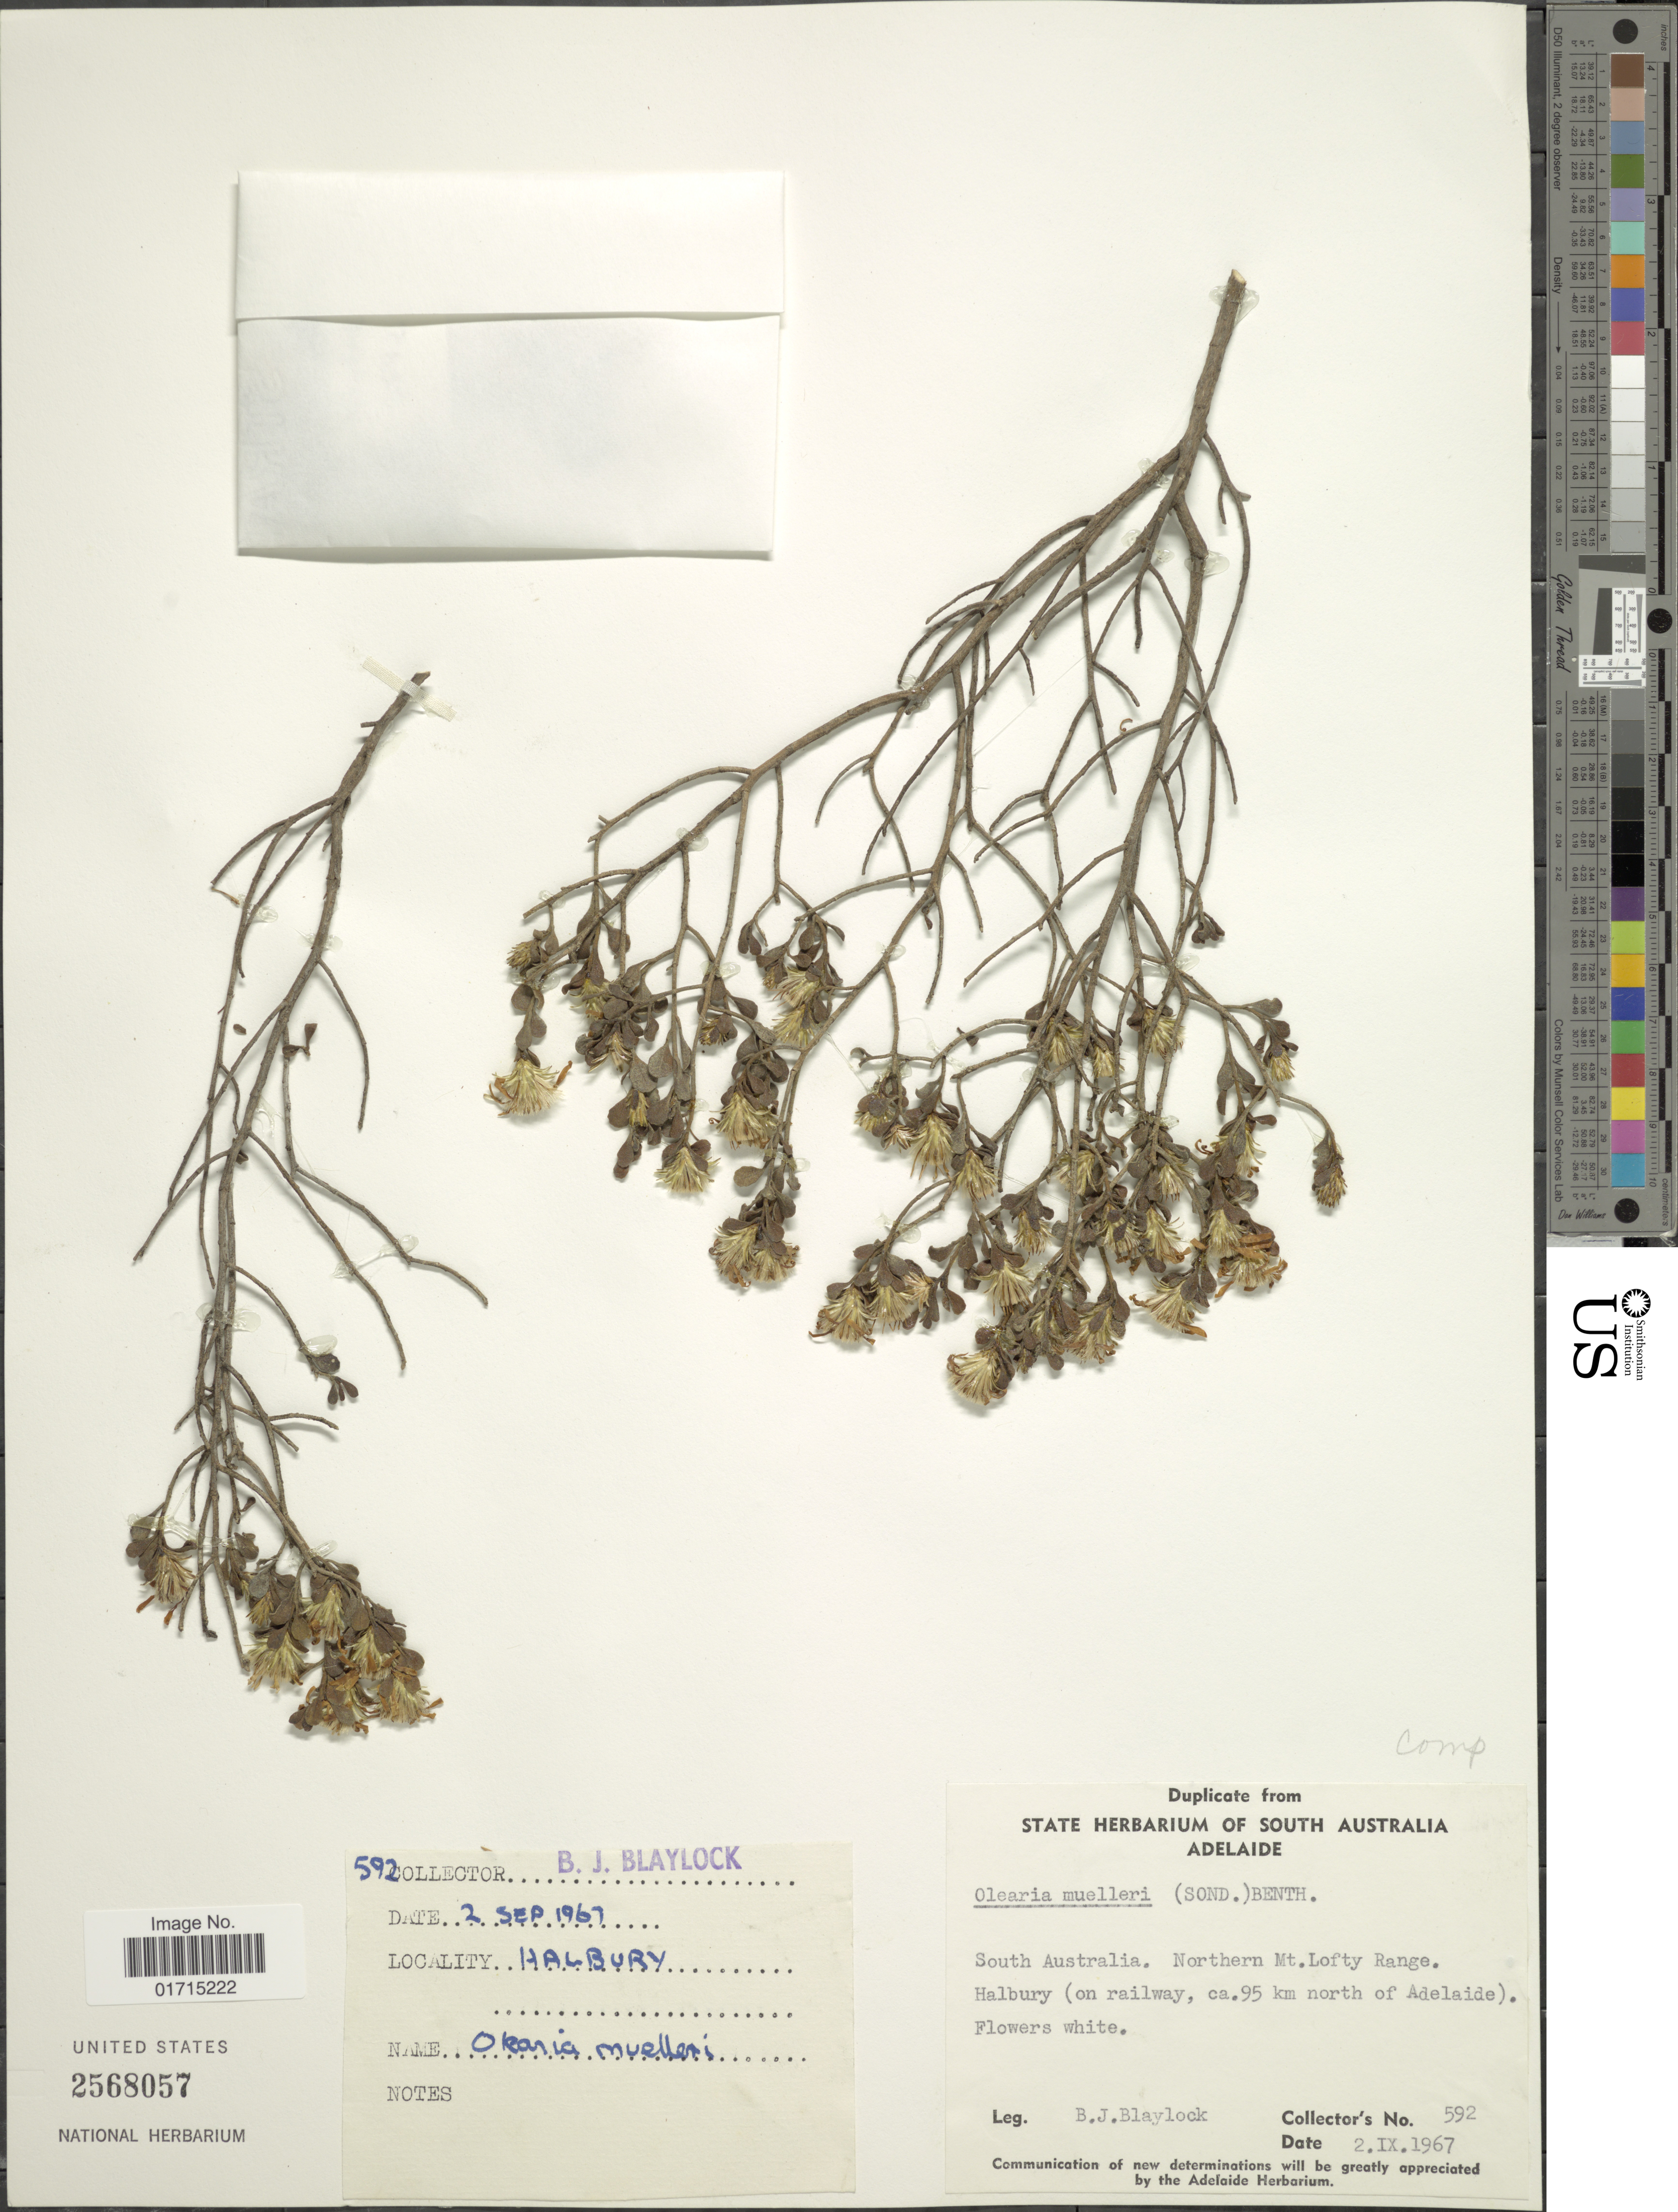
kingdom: Plantae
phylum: Tracheophyta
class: Magnoliopsida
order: Asterales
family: Asteraceae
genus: Olearia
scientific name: Olearia muelleri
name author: (Sond.) Benth.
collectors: B. Blaylock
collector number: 592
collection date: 1967-09-02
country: Australia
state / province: South Australia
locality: South Australia. Northern Mt. Lofty Range. Halbury (on railway, ca. 95 km north of Adelaide)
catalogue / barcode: US 2568057